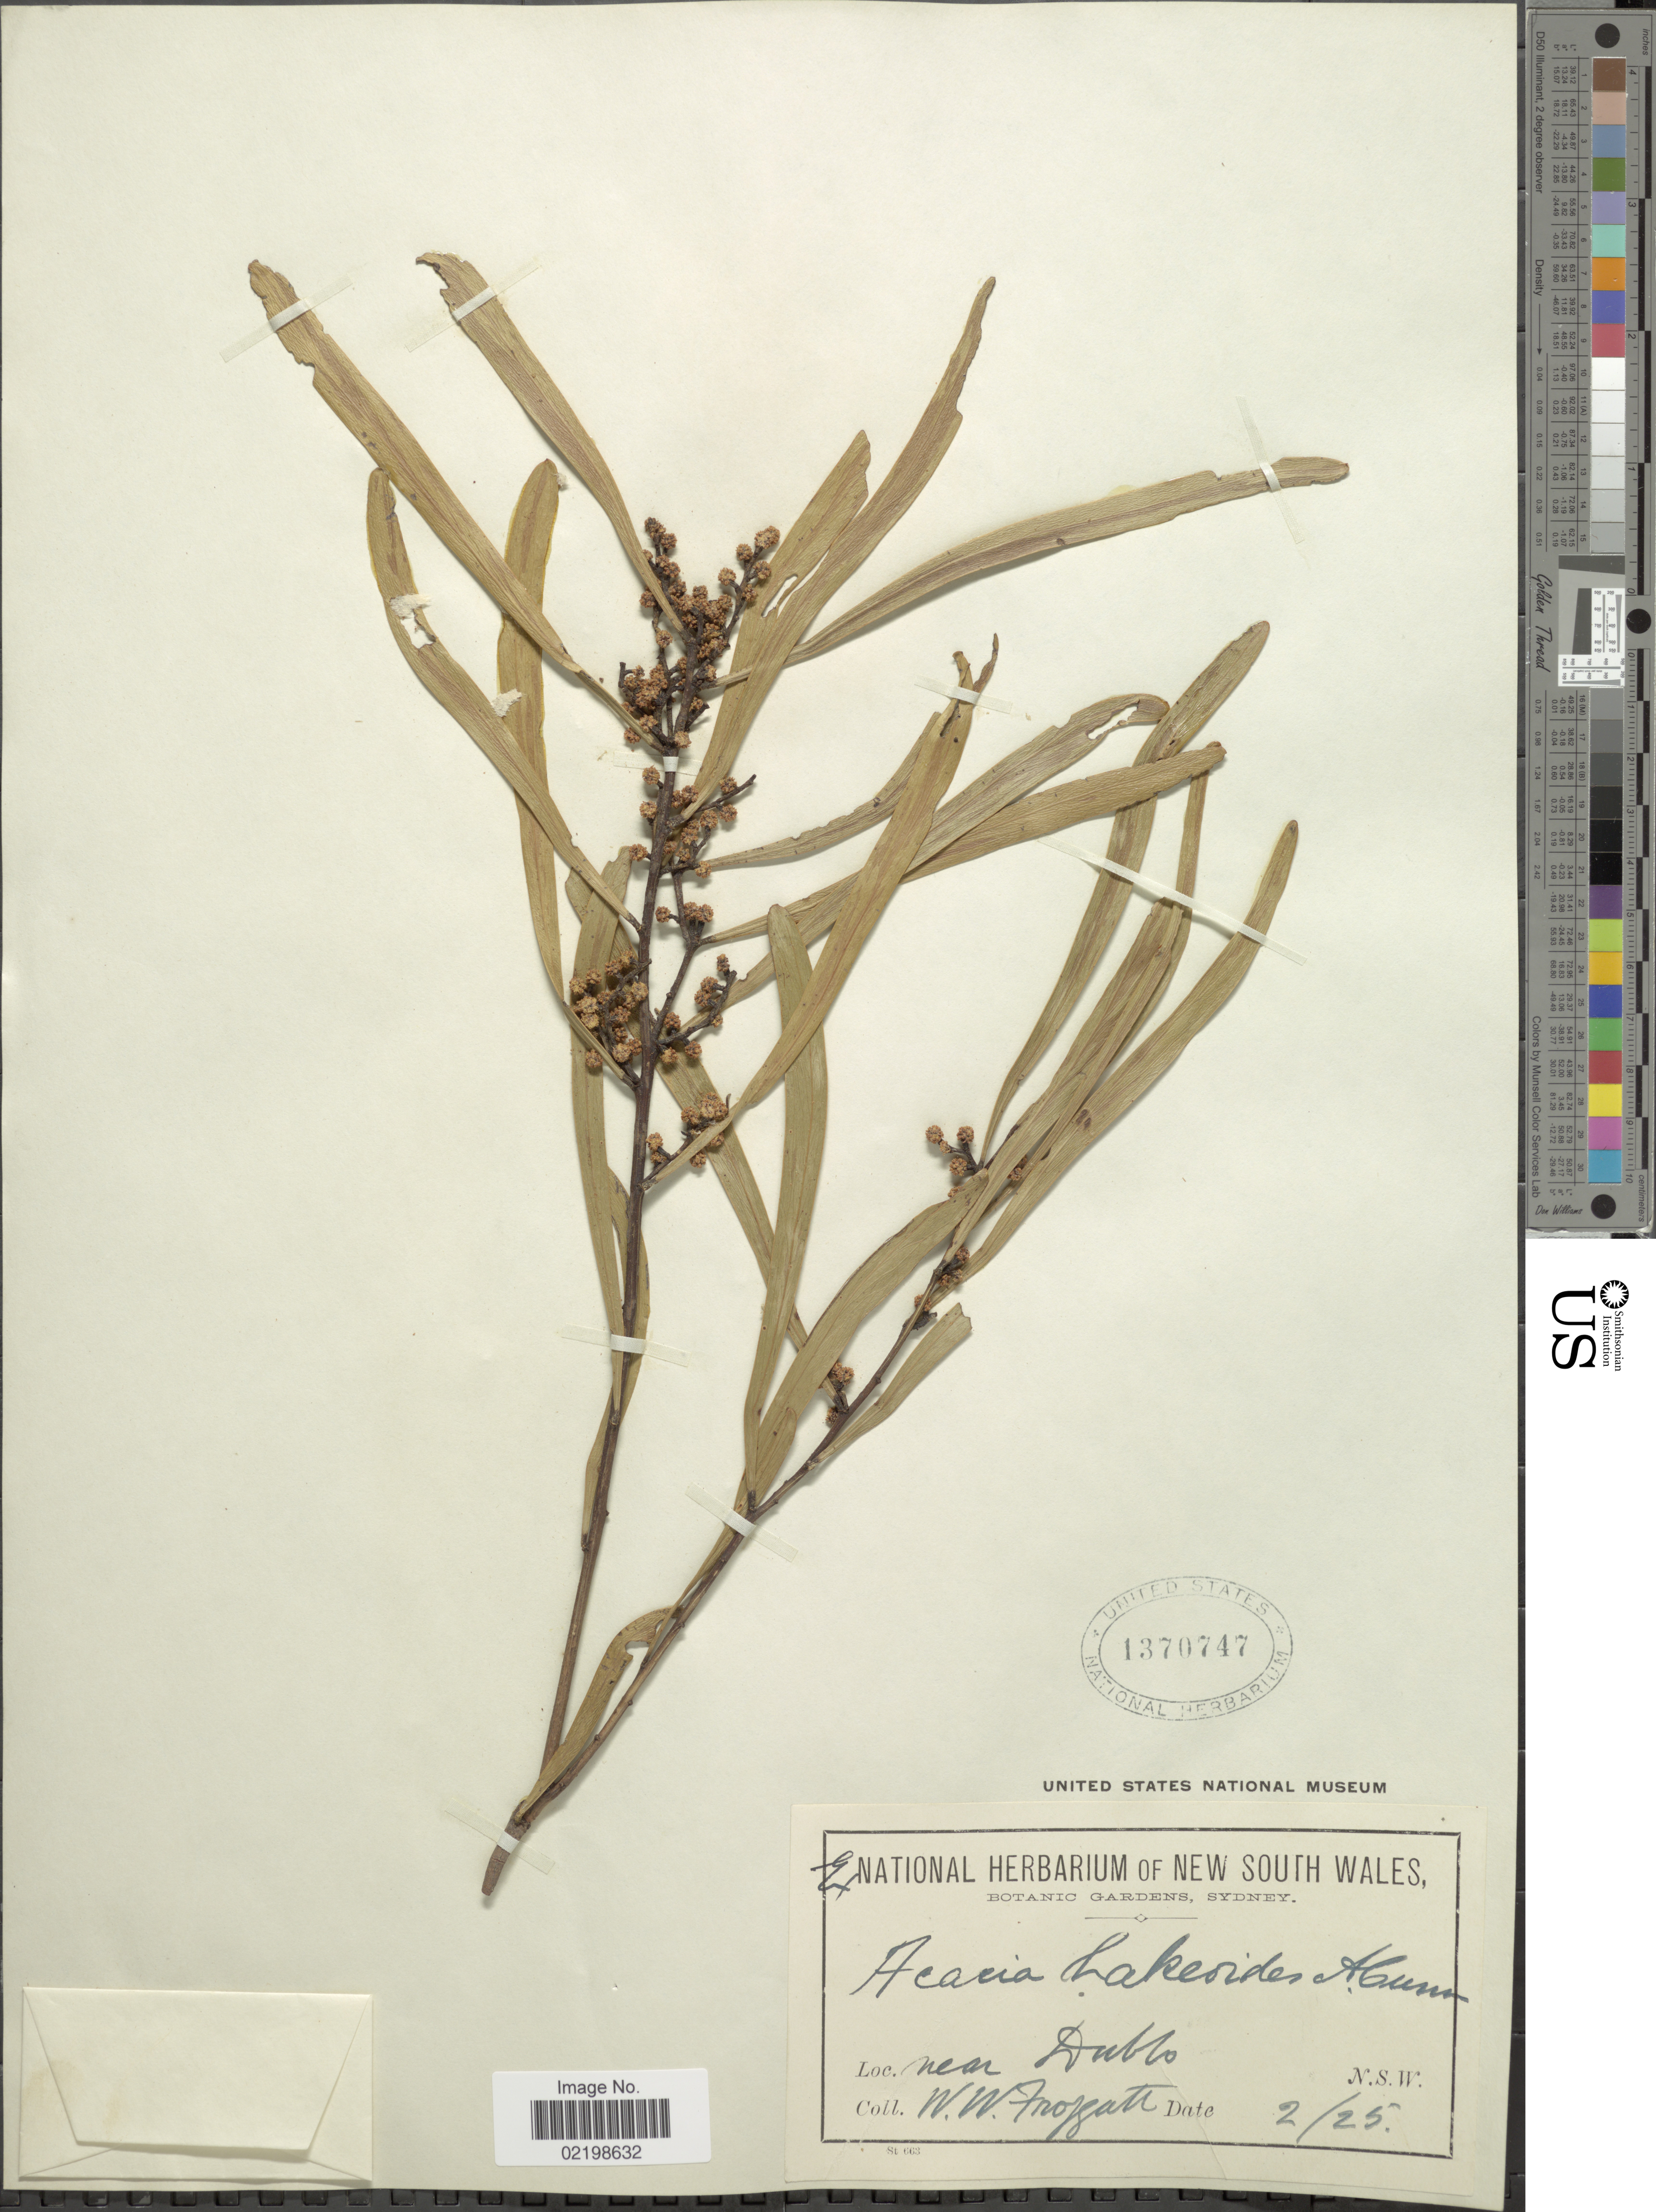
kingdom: Plantae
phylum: Tracheophyta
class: Magnoliopsida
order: Fabales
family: Fabaceae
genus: Acacia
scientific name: Acacia hakeoides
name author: Benth.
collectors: W. Froggott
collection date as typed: Transcribed d/m/y: /2/25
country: Australia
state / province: New South Wales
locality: Near Dublo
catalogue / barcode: US 1370747